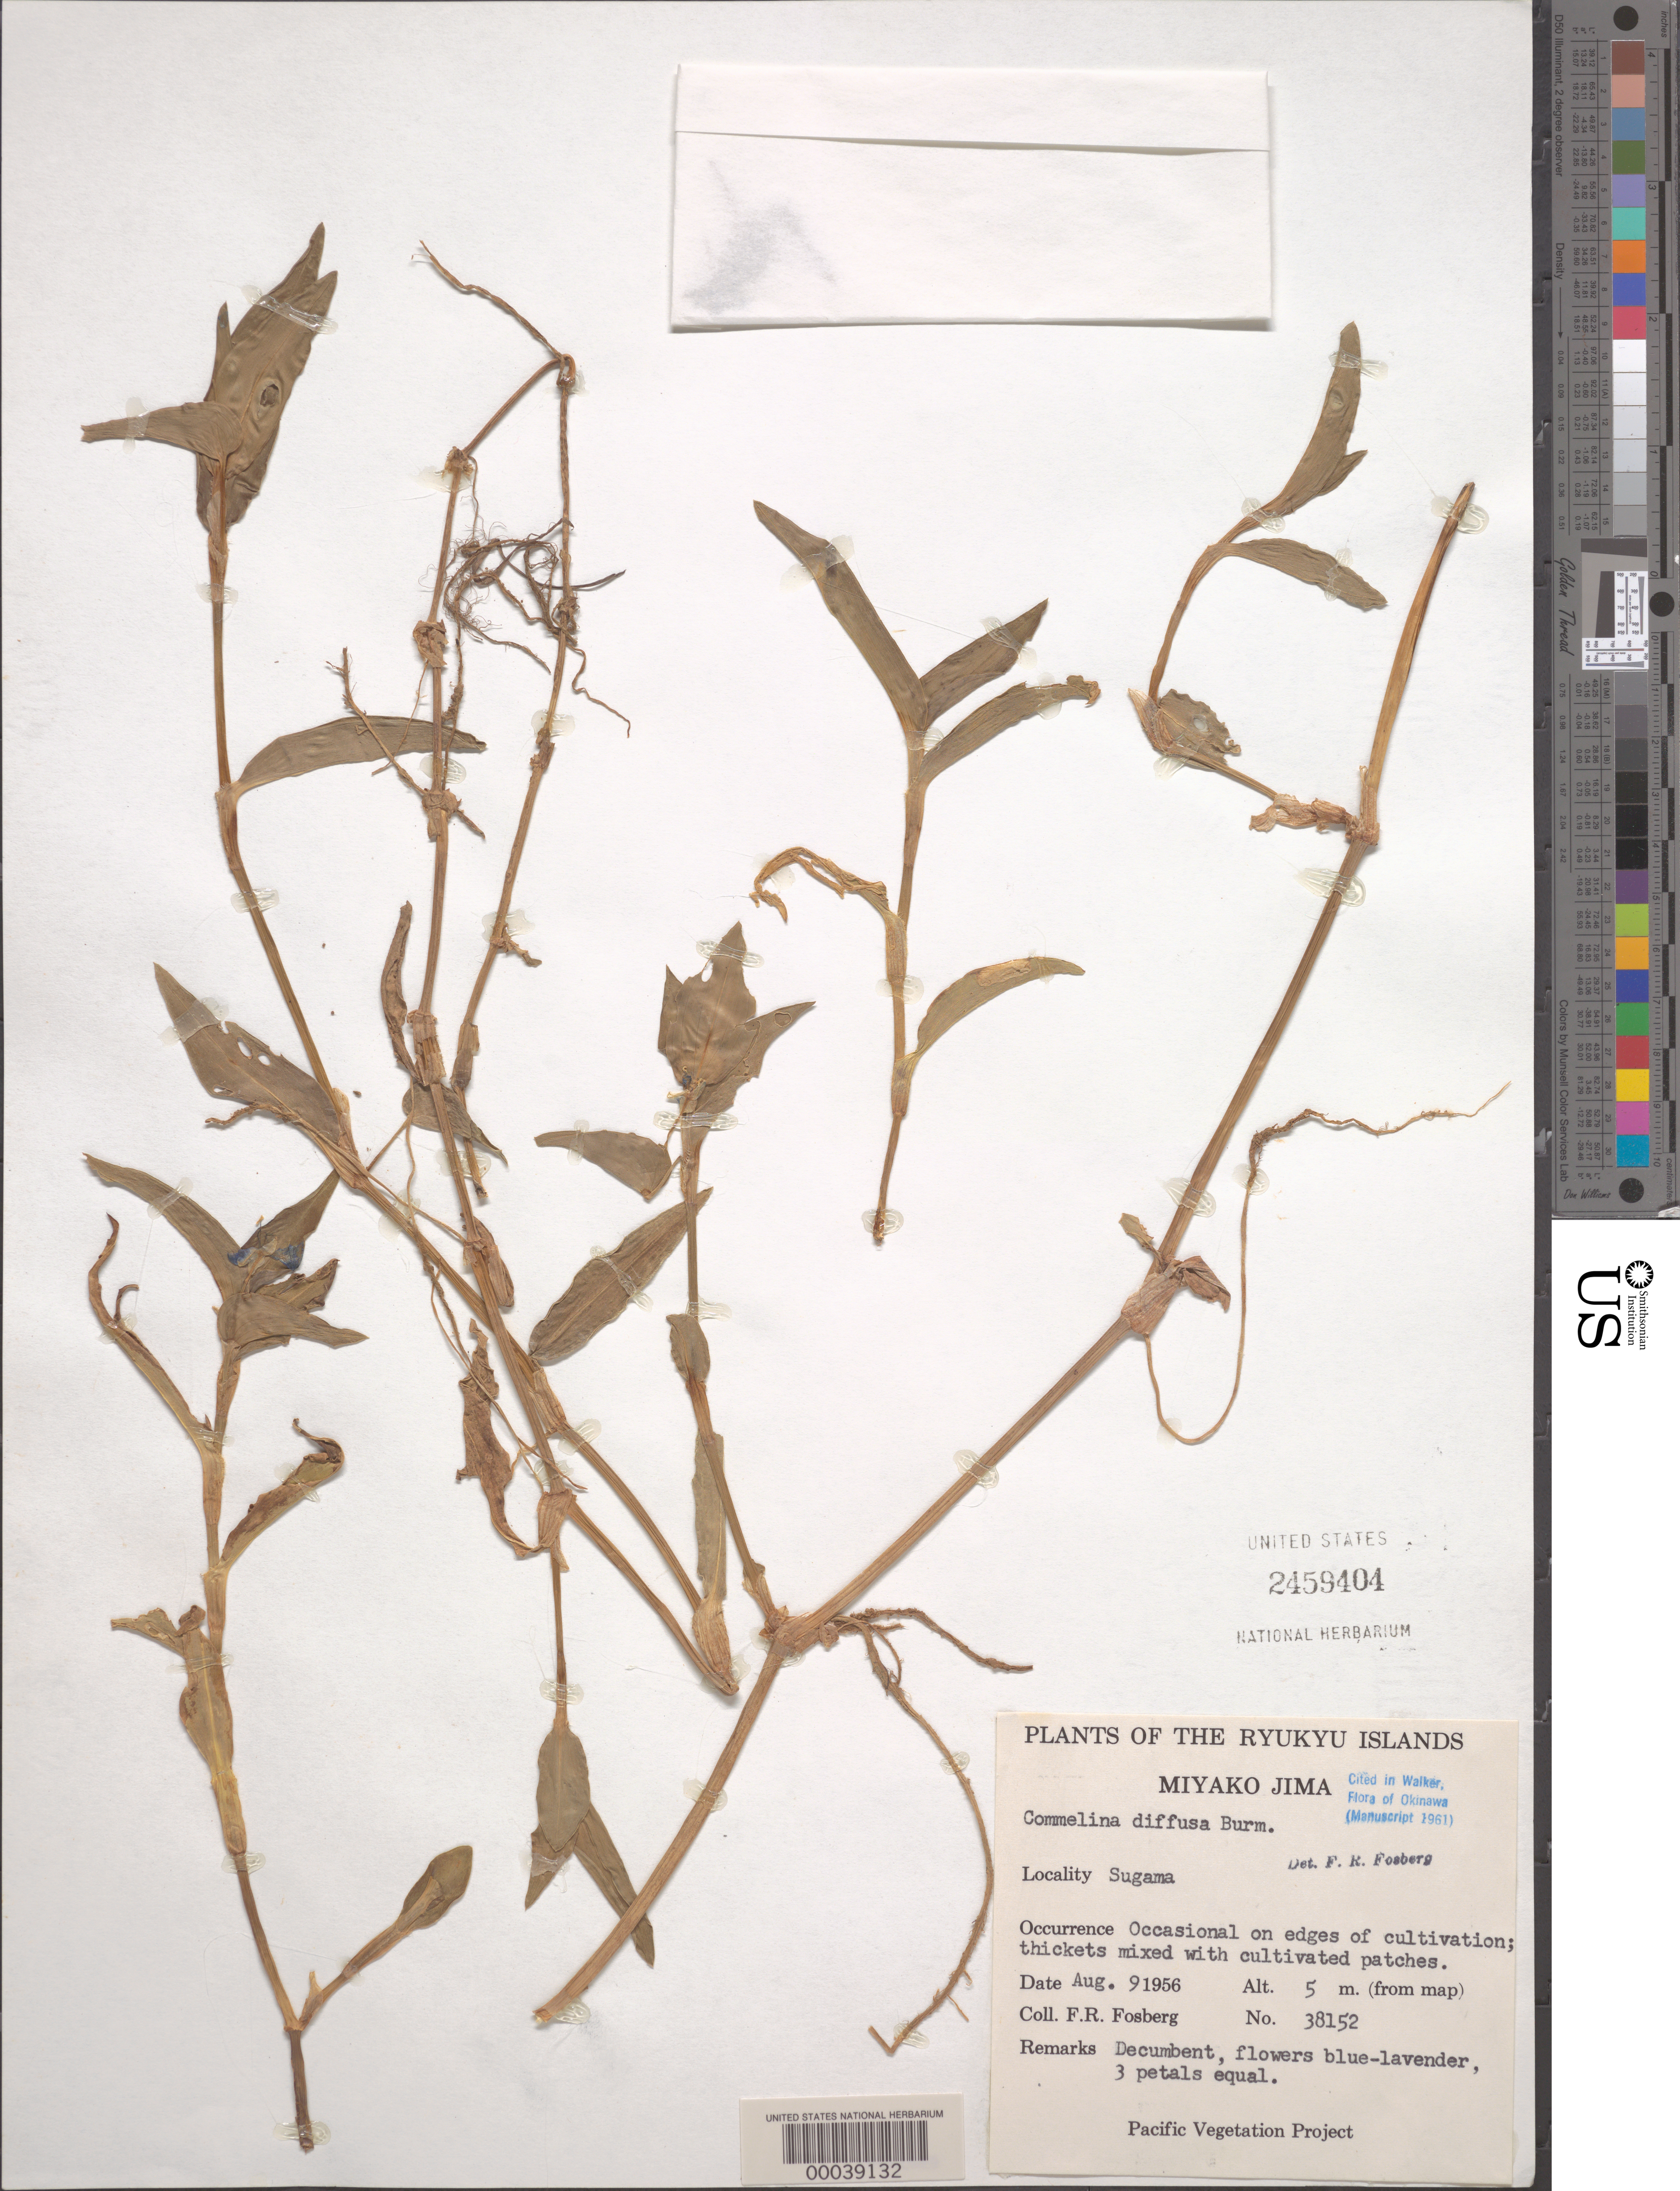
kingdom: Plantae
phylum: Tracheophyta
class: Liliopsida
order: Commelinales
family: Commelinaceae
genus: Commelina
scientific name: Commelina diffusa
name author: Burm. f.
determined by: Fosberg, F. R.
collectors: F. R. Fosberg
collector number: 38152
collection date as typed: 09 Aug 1956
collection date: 1956-08-09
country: Japan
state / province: Okinawa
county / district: Okinawa Prefecture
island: Miyako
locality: Miyako jima; sugama [Sakishima Is.]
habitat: Thickets mixed with cultivated patches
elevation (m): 5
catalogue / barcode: US 2459404